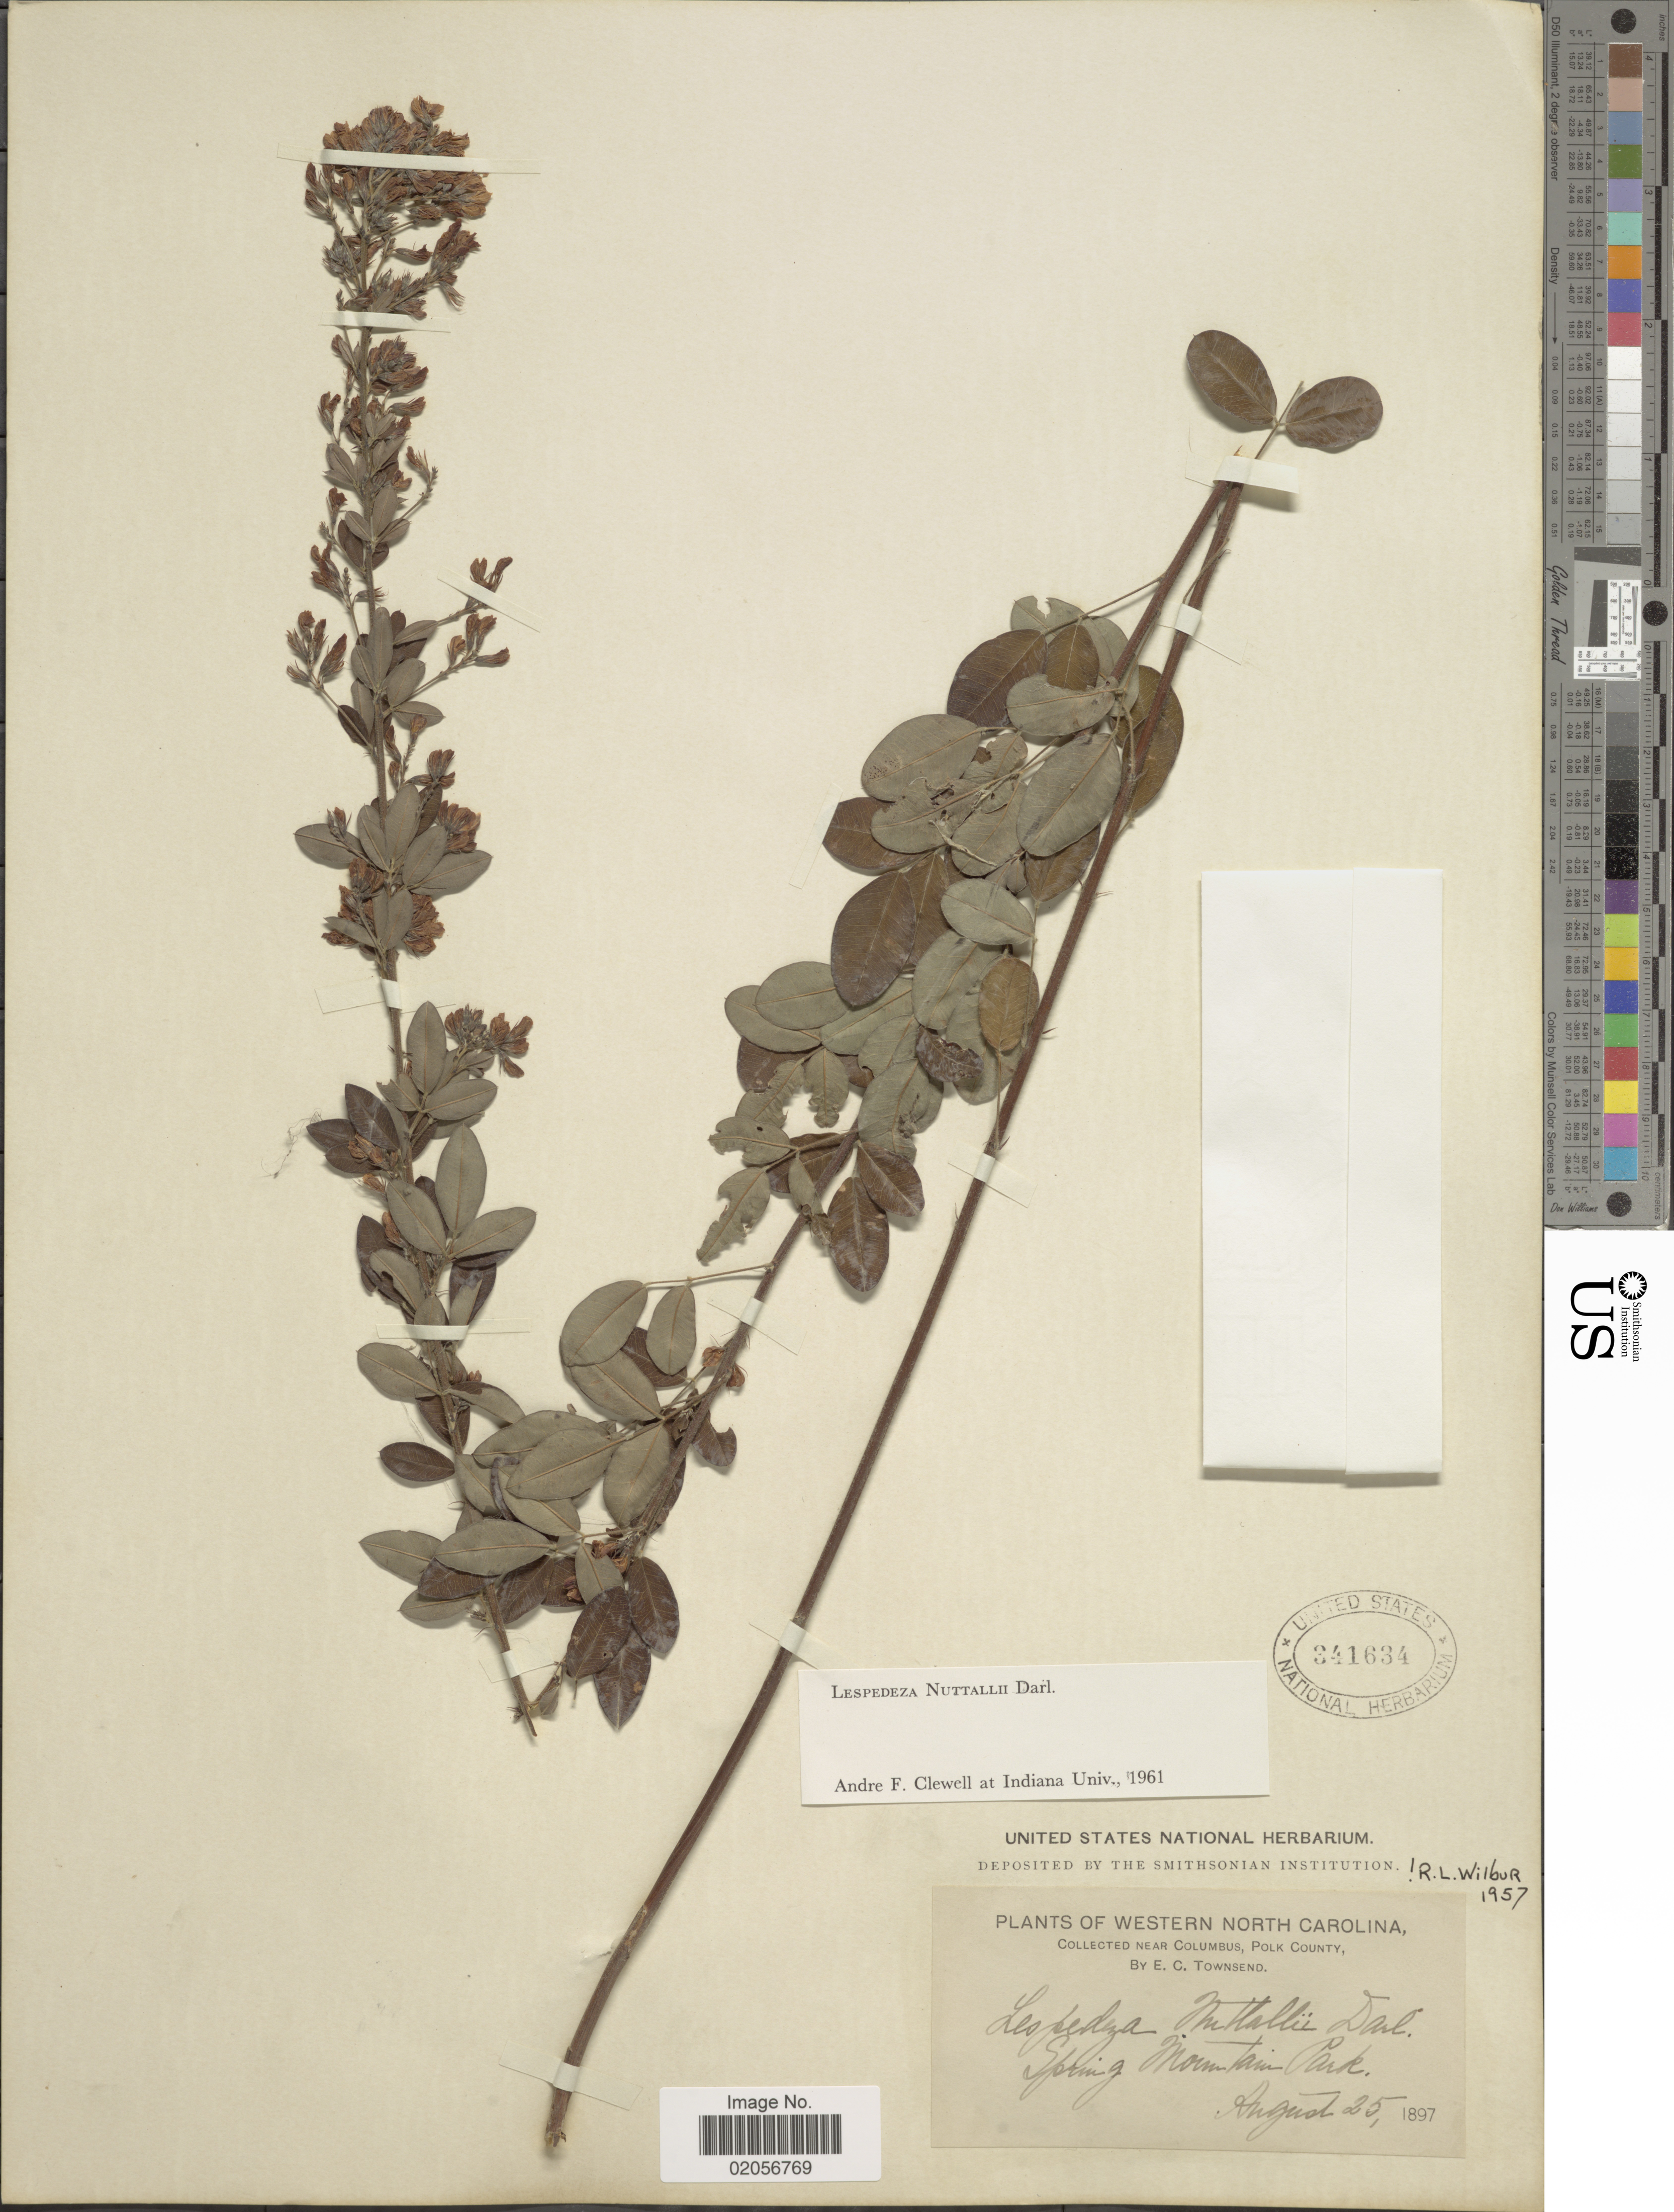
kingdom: Plantae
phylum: Tracheophyta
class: Magnoliopsida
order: Fabales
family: Fabaceae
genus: Lespedeza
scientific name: Lespedeza nuttallii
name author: Darl.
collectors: E. C. Townsend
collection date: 1897-08-25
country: United States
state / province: North Carolina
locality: Wetern North Carolina, Near Columbus, Polk County, Spring Mountain Park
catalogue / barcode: US 341634